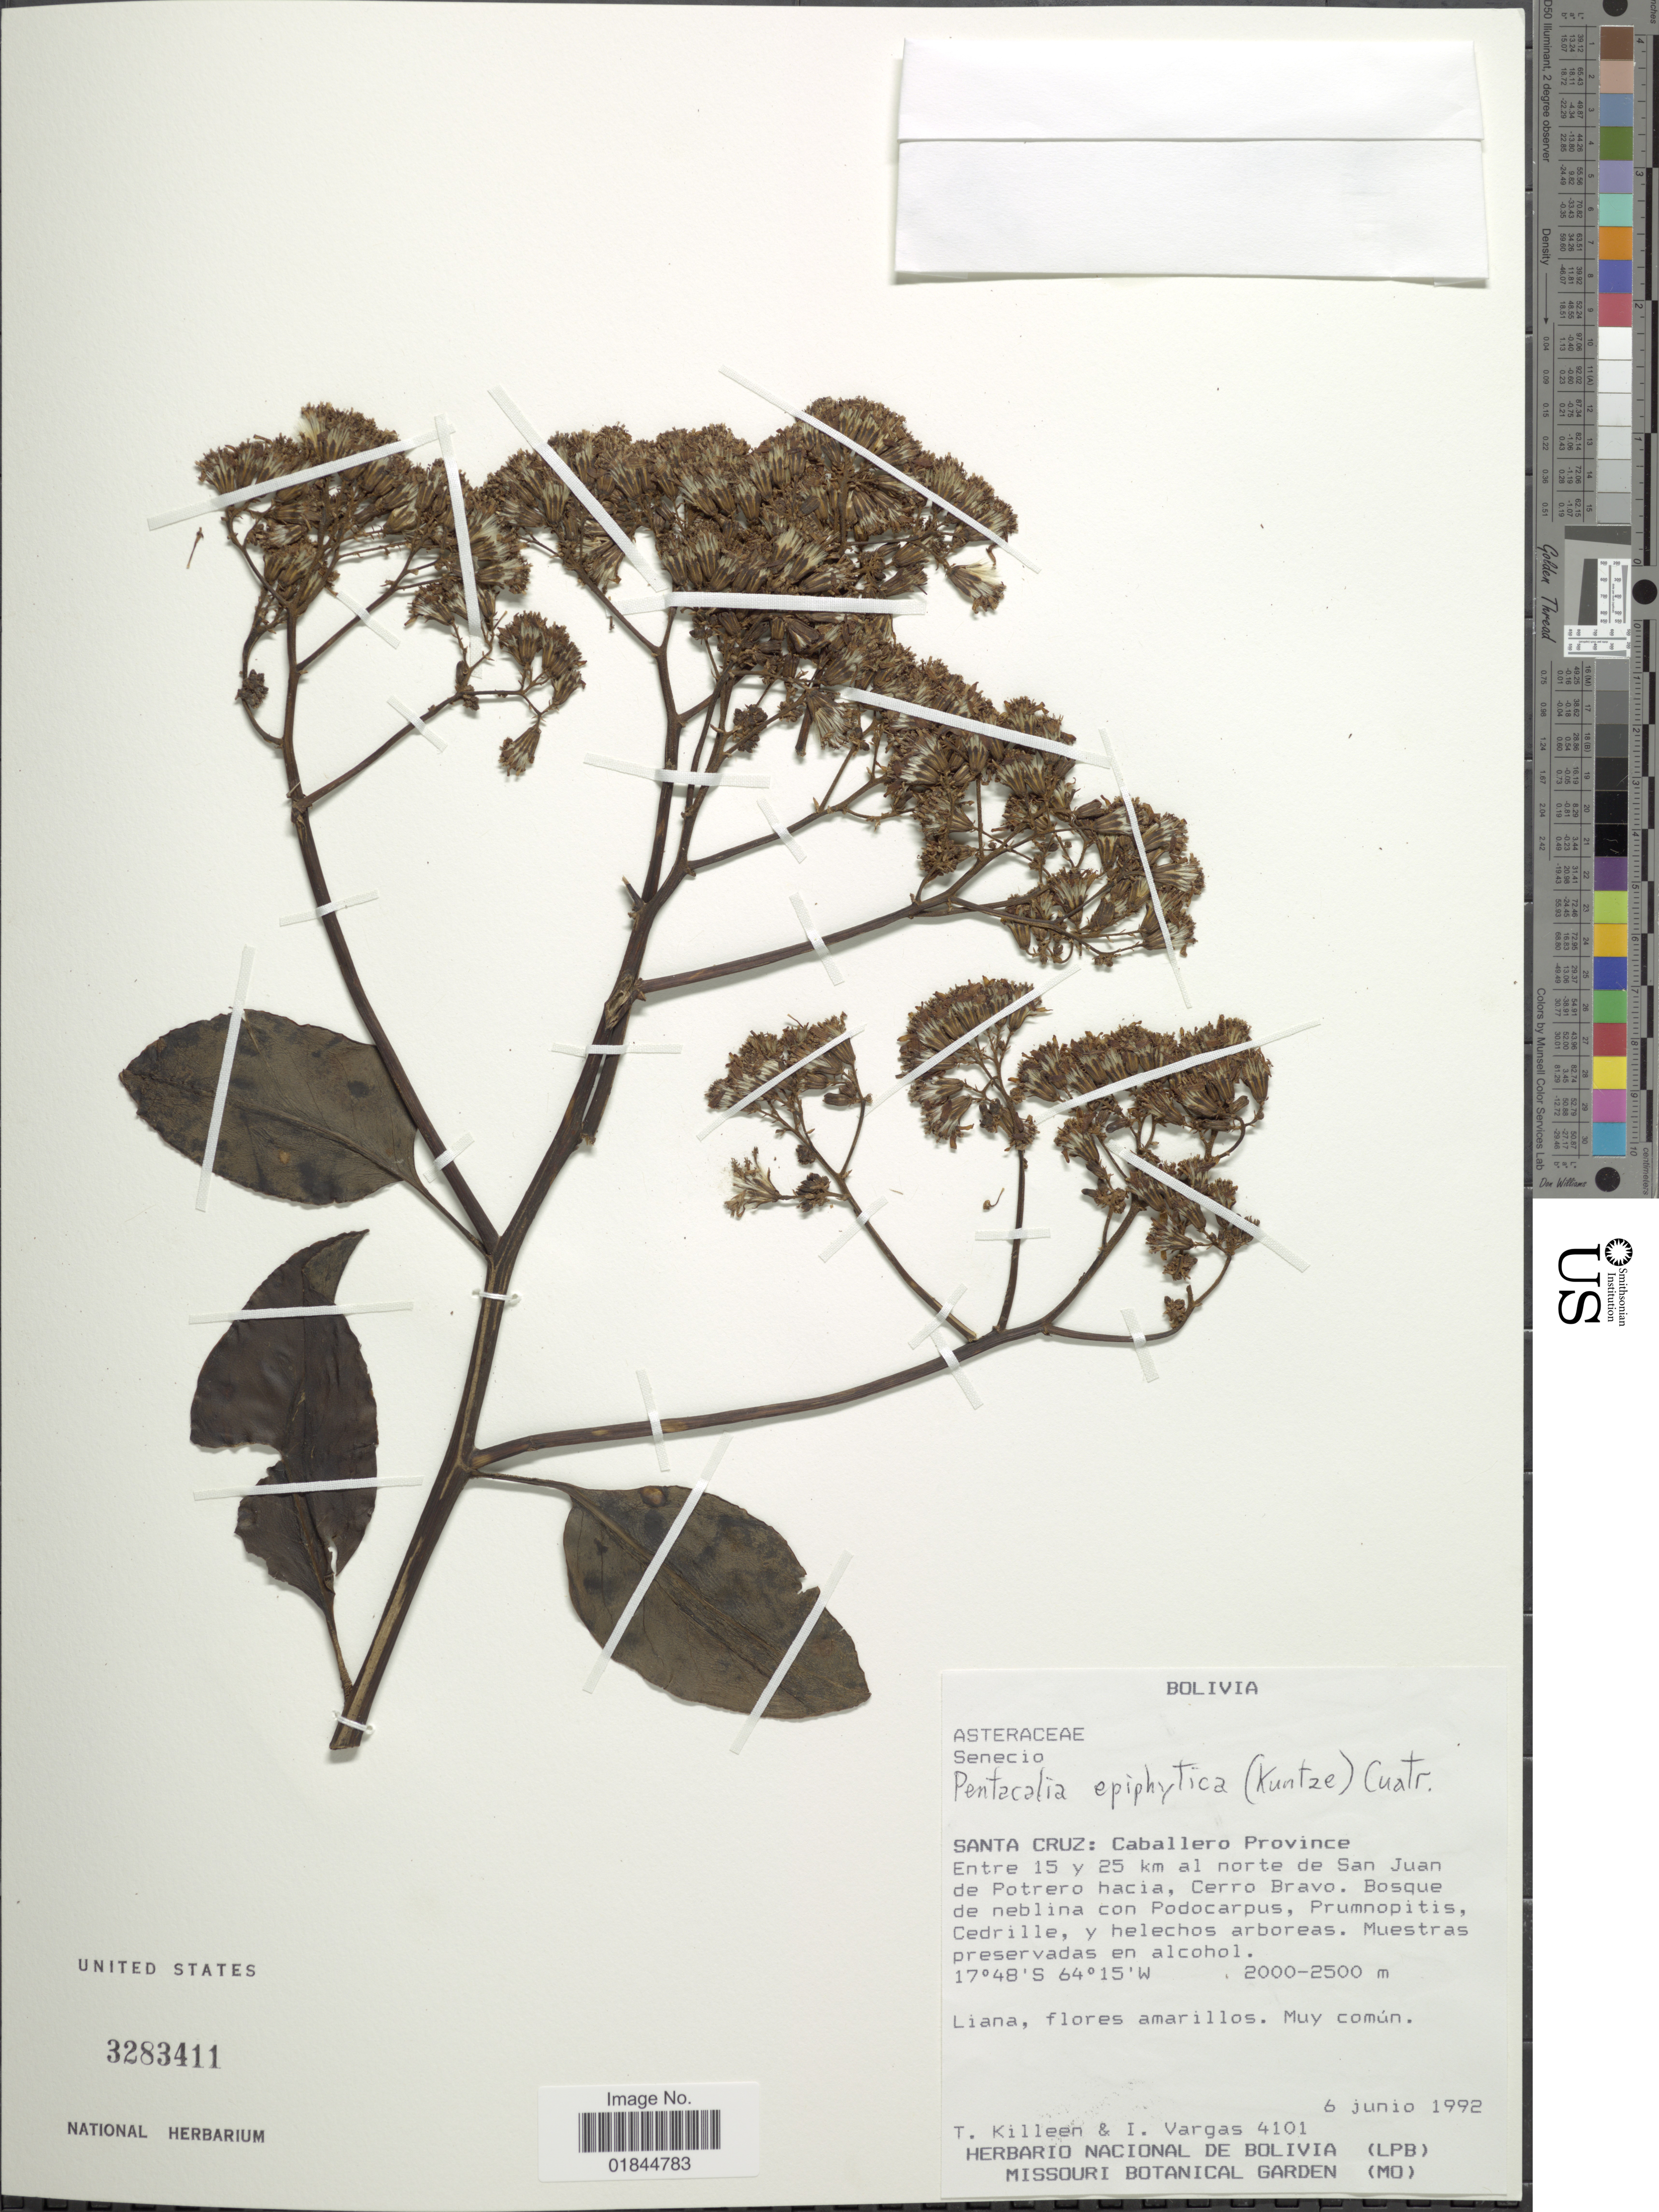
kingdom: Plantae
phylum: Tracheophyta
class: Magnoliopsida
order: Asterales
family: Asteraceae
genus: Pentacalia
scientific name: Pentacalia epiphytica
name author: (Kuntze) Cuatrec.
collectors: T. J. Killeen & I. Vargas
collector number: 4101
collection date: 1992-06-06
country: Bolivia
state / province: Santa Cruz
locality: Santa Cruz: Caballero Province. Entre 15 y 25 km al norte de San Juan de Potrero hacia, Cerro Bravo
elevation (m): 2000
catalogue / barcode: US 3283411